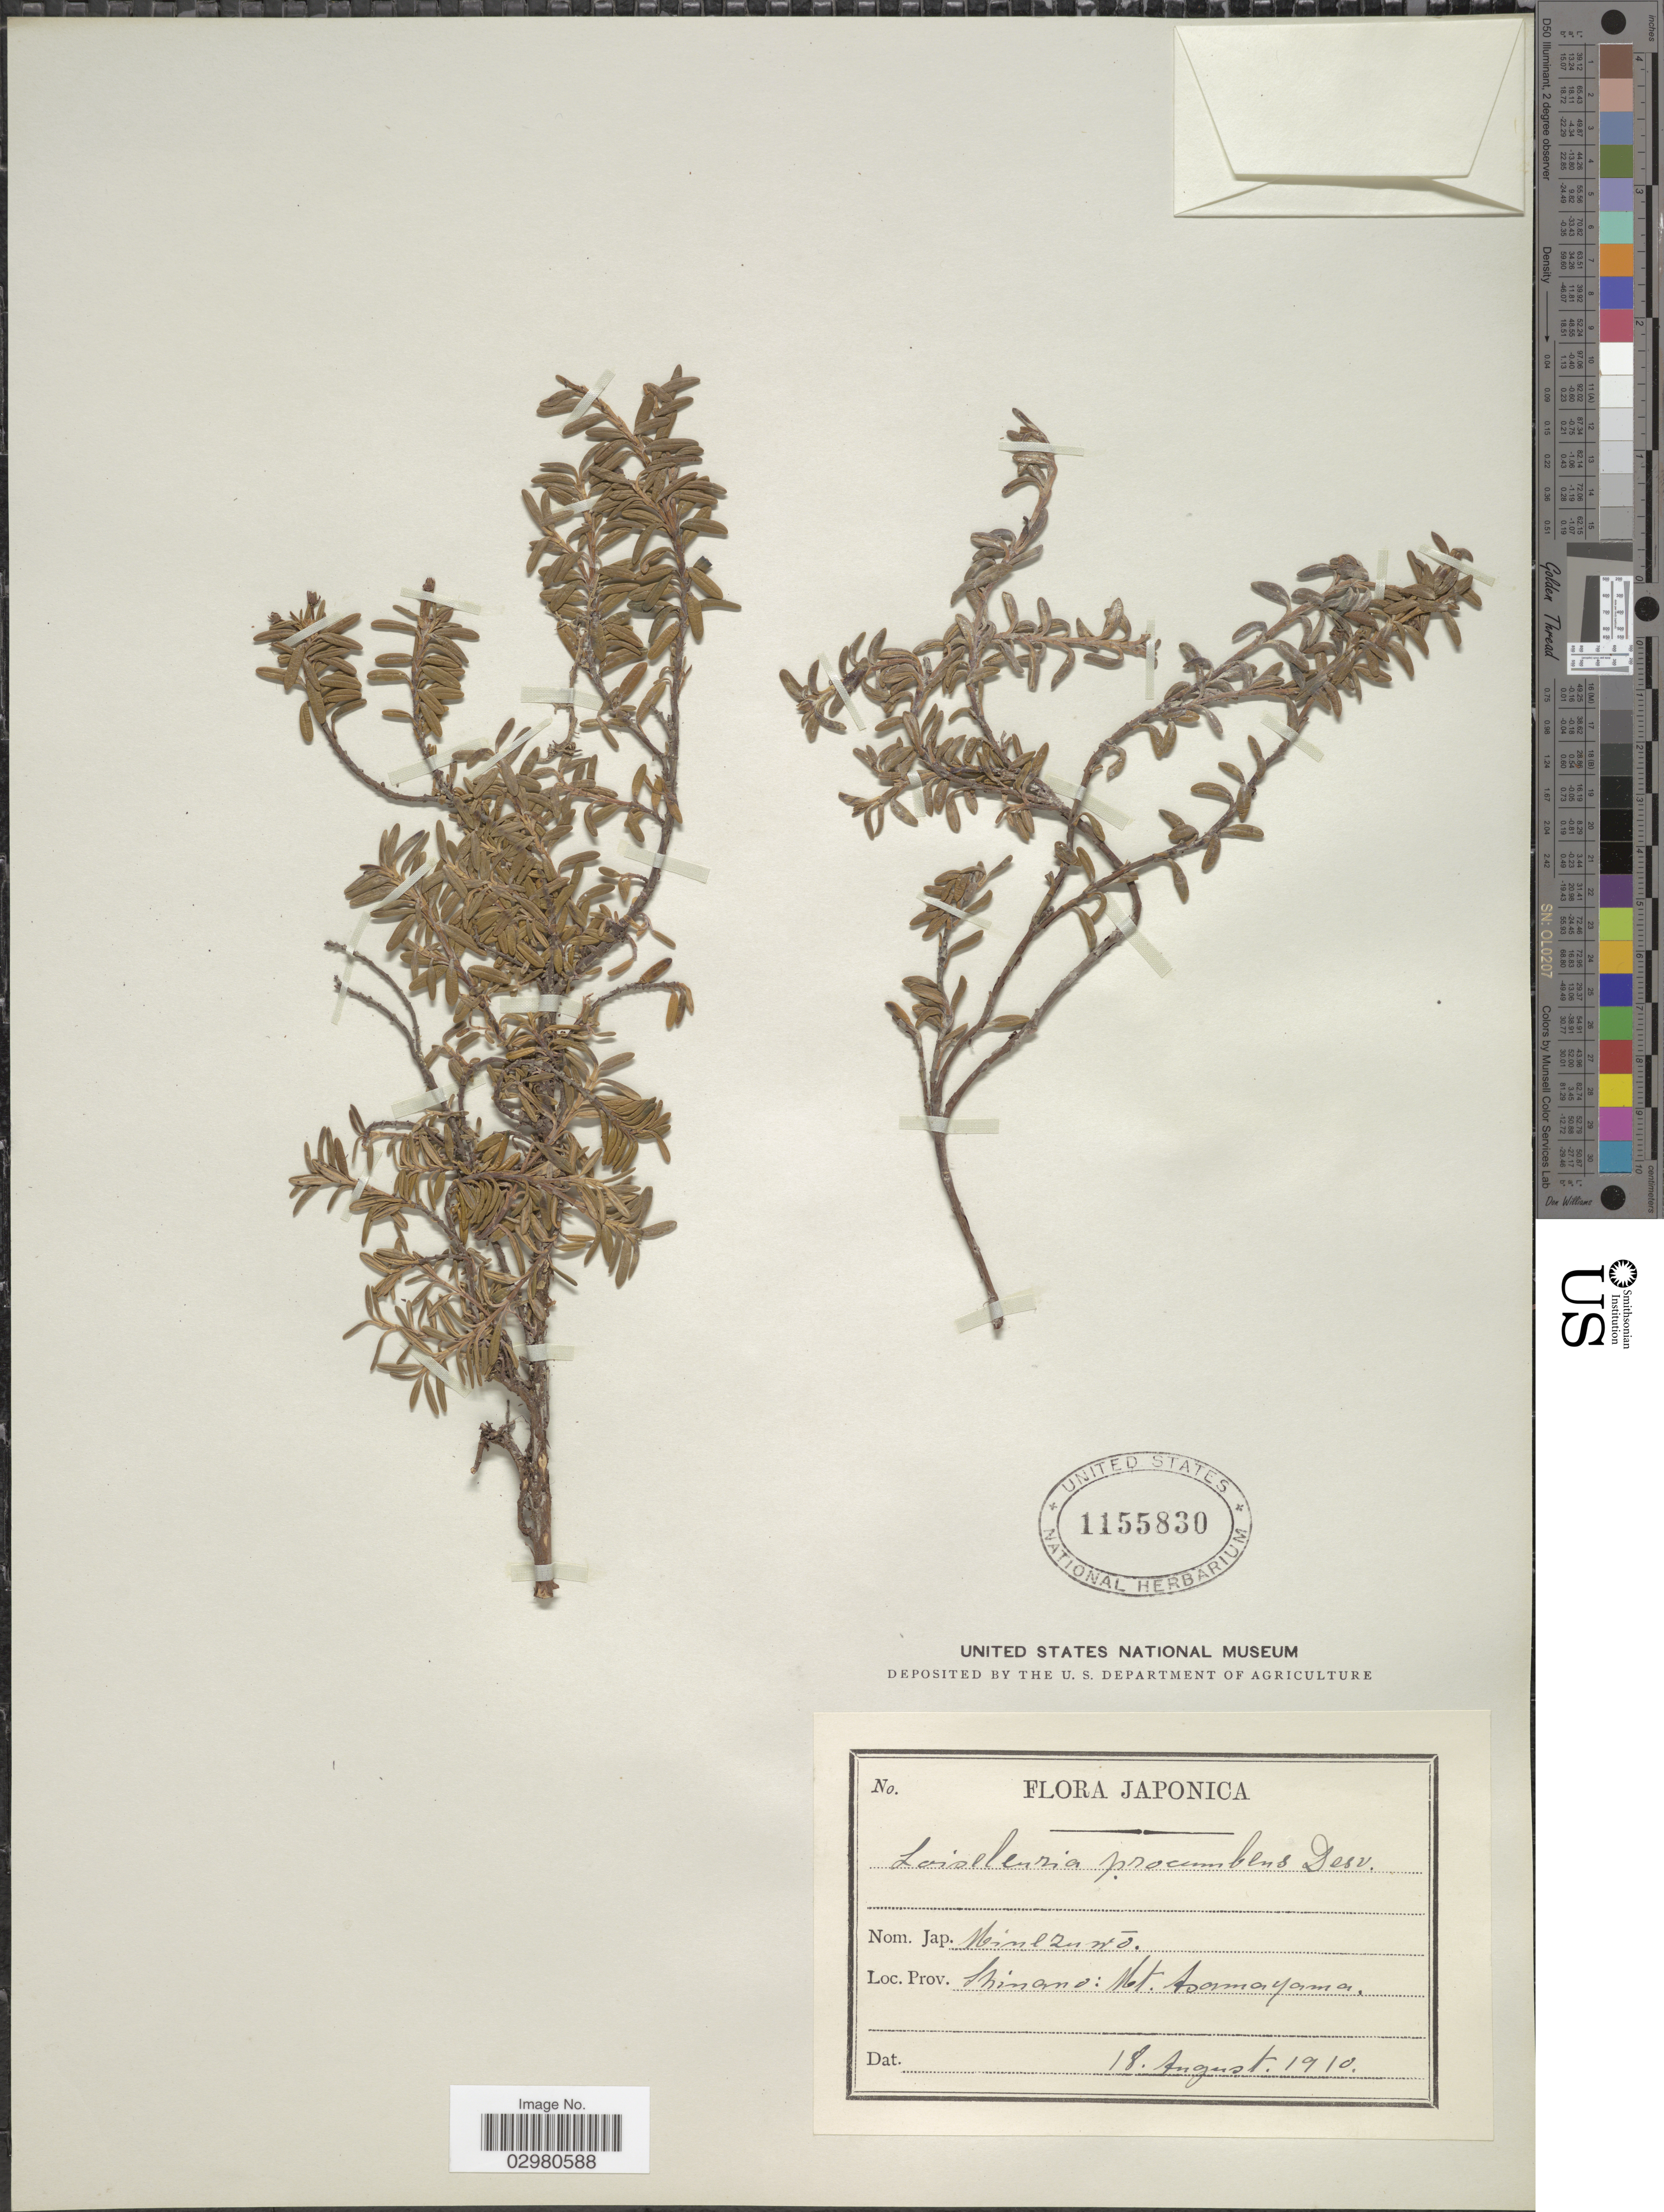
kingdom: Plantae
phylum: Tracheophyta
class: Magnoliopsida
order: Ericales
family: Ericaceae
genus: Loiseleuria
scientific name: Loiseleuria procumbens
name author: (L.) Desv.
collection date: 1910-08-18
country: Japan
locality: Japonica. Shimano: Mt. Asamayama.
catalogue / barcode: US 1155830